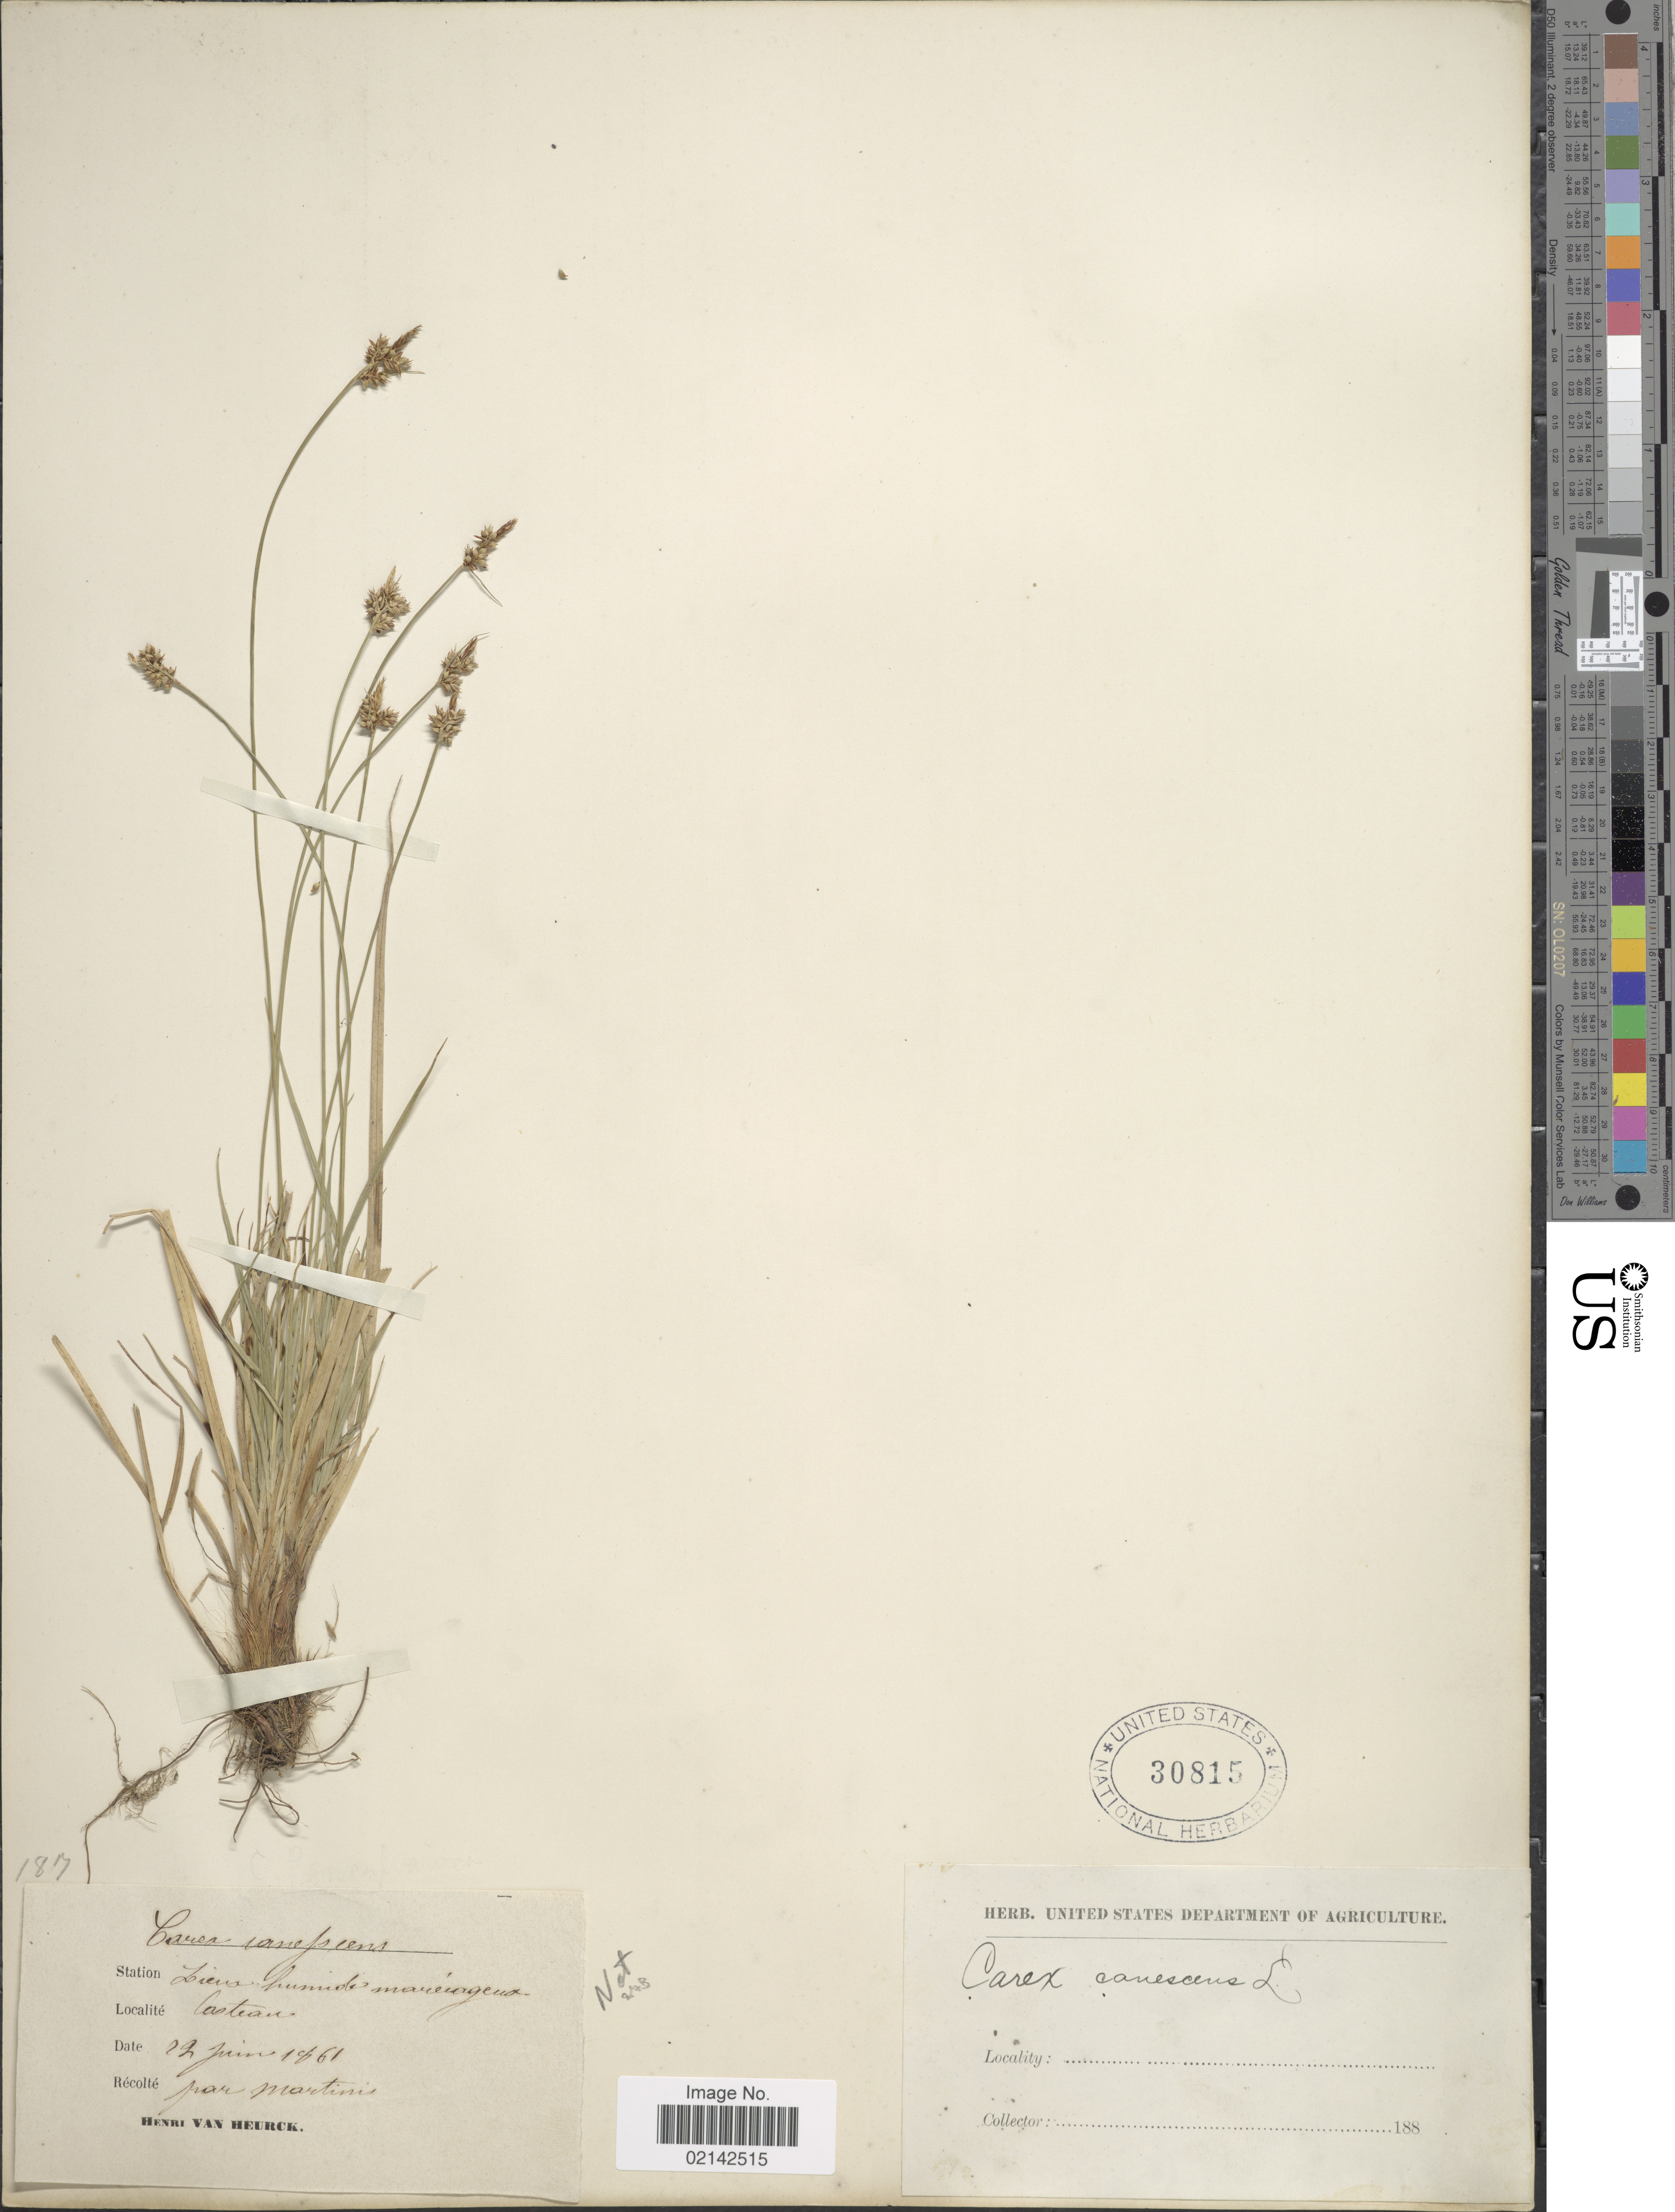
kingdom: Plantae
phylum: Tracheophyta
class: Liliopsida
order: Poales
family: Cyperaceae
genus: Carex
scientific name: Carex pilulifera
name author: L.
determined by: Strong, Mark T., (BOT), Smithsonian Institution - National Museum of Natural History (UNITED STATES)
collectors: H. F. Van Heurck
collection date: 1861-06-12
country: Belgium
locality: Casteau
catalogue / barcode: US 30815